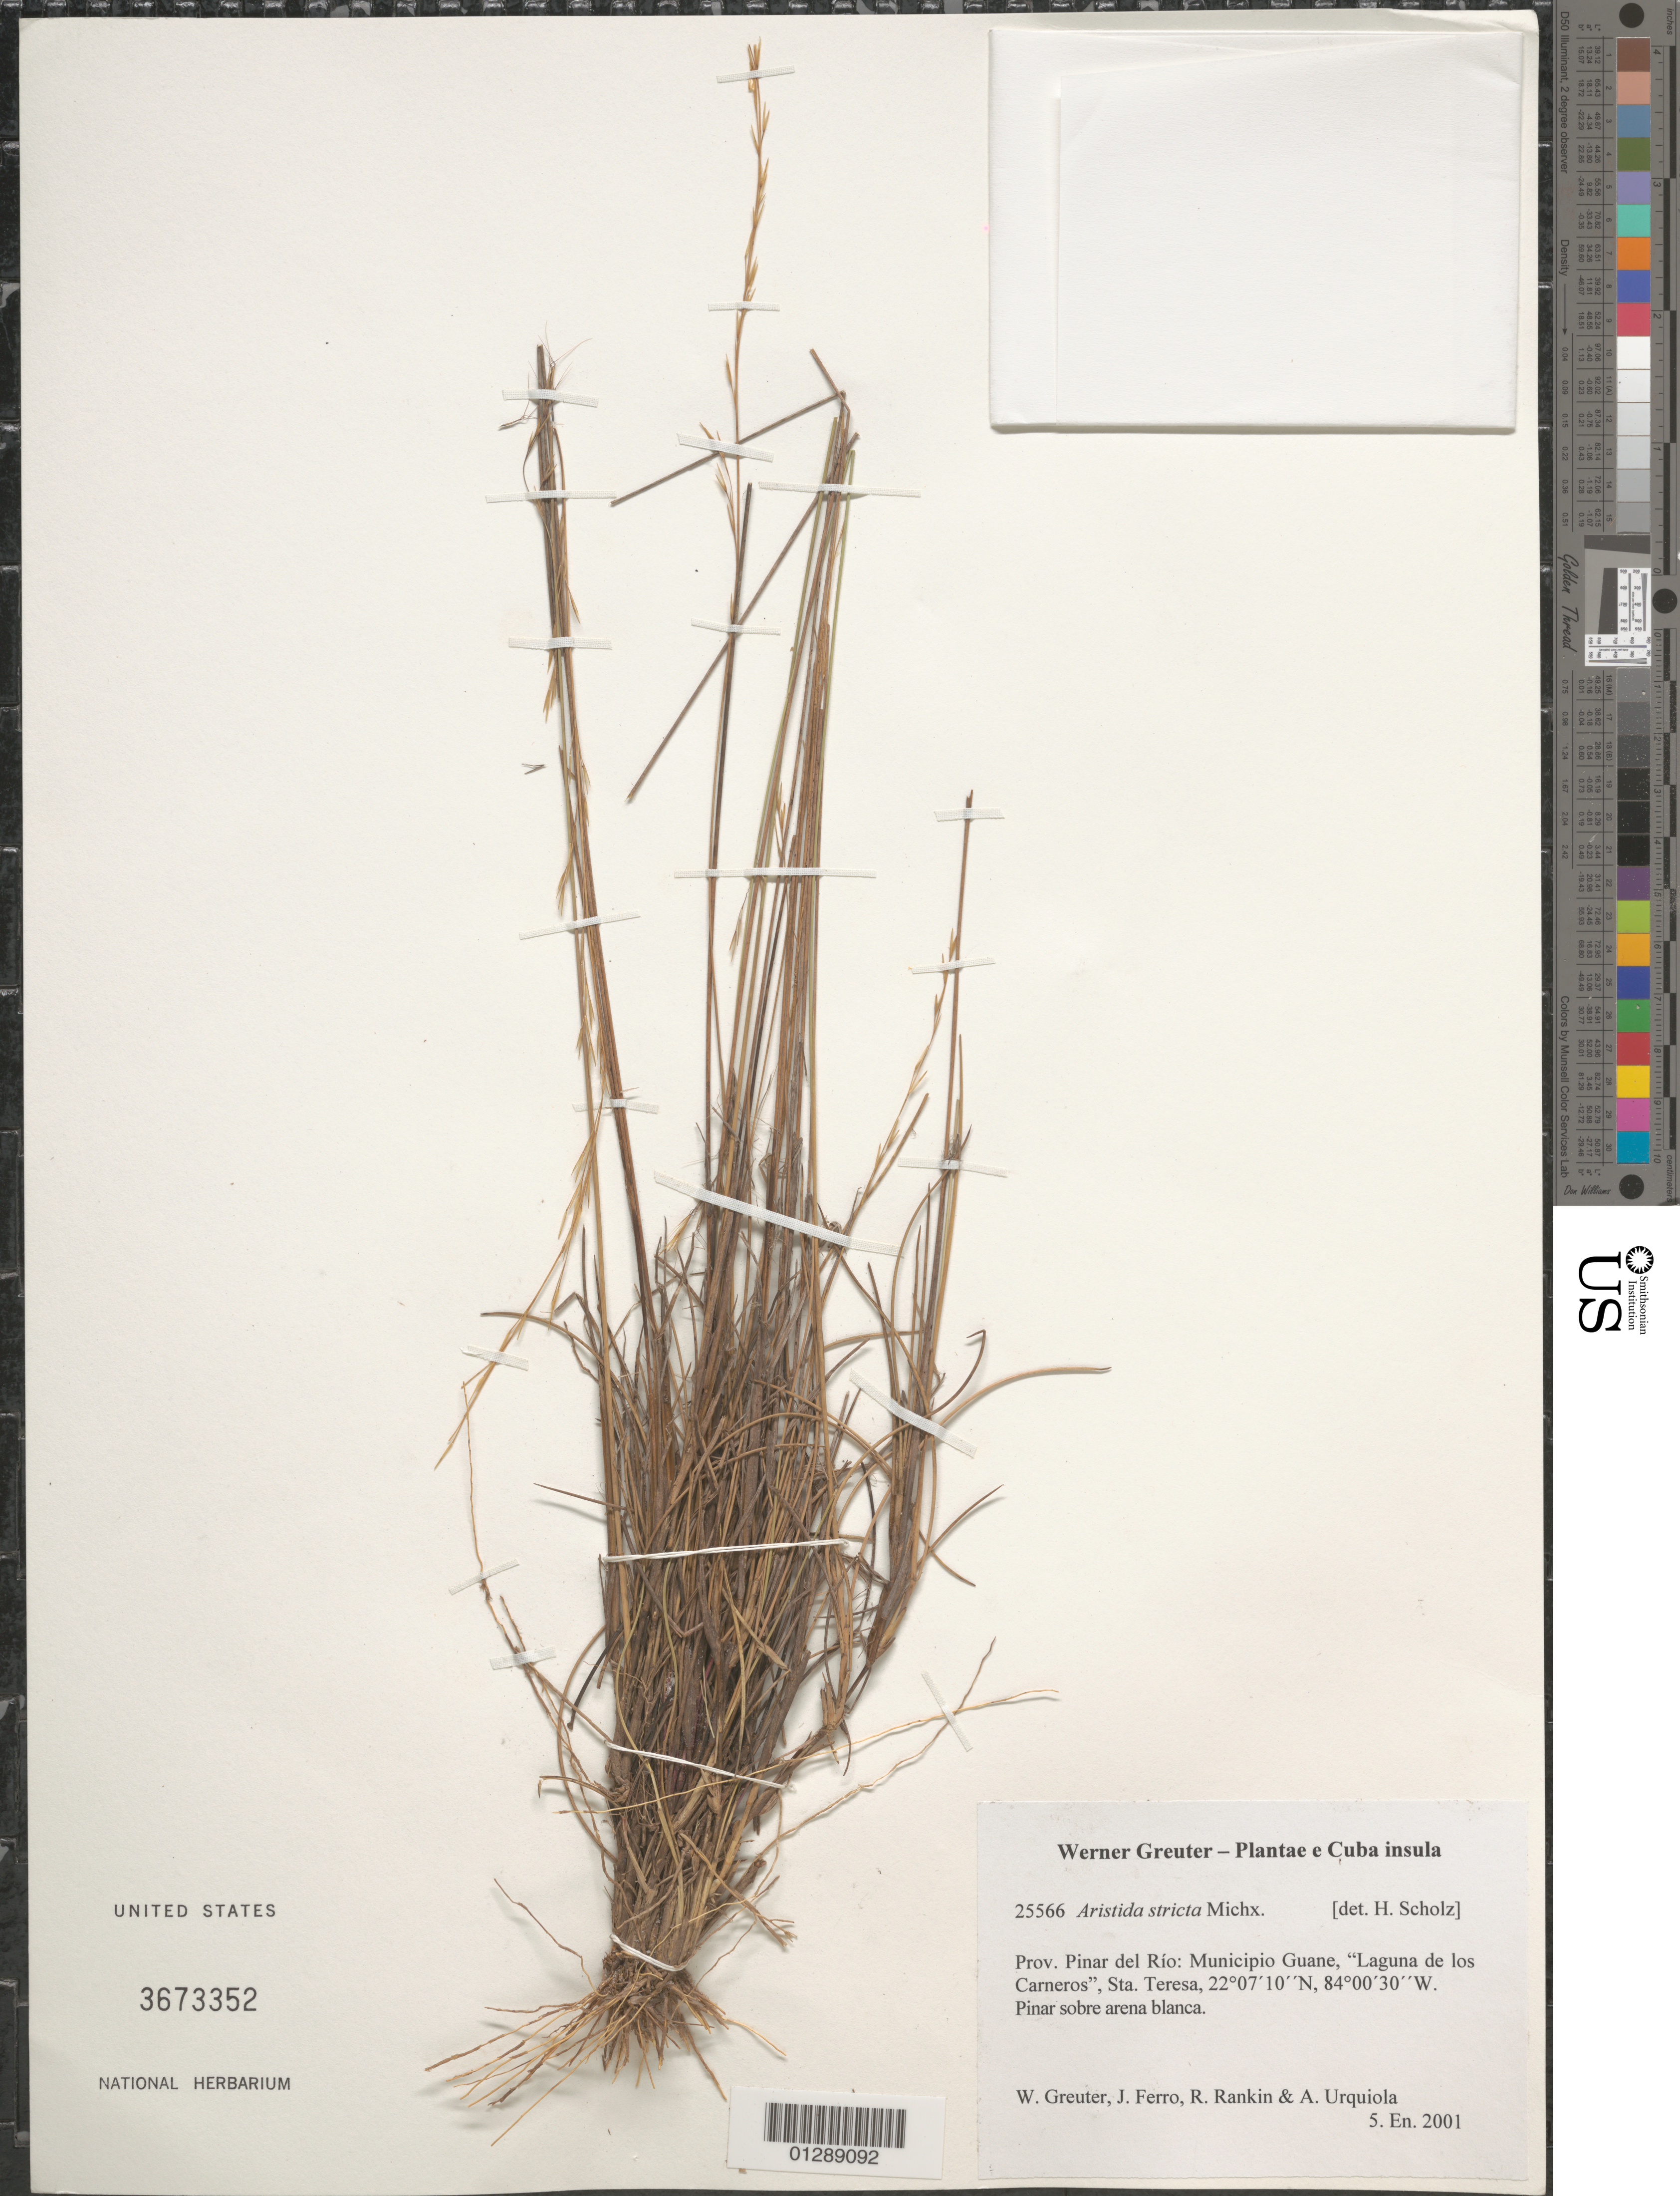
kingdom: Plantae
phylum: Tracheophyta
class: Liliopsida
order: Poales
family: Poaceae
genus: Aristida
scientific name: Aristida stricta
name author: Michx.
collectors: W. R. Greuter, J. Ferro, R. Rankin Rodriguez & A. Urquiola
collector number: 25566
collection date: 2001-01-05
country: Cuba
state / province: Pinar del Rio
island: Cuba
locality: Municipio Guane, "Laguna de los Carneros", Sta. Teresa.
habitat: Pinar sobre arena blanca.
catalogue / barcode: US 3673352